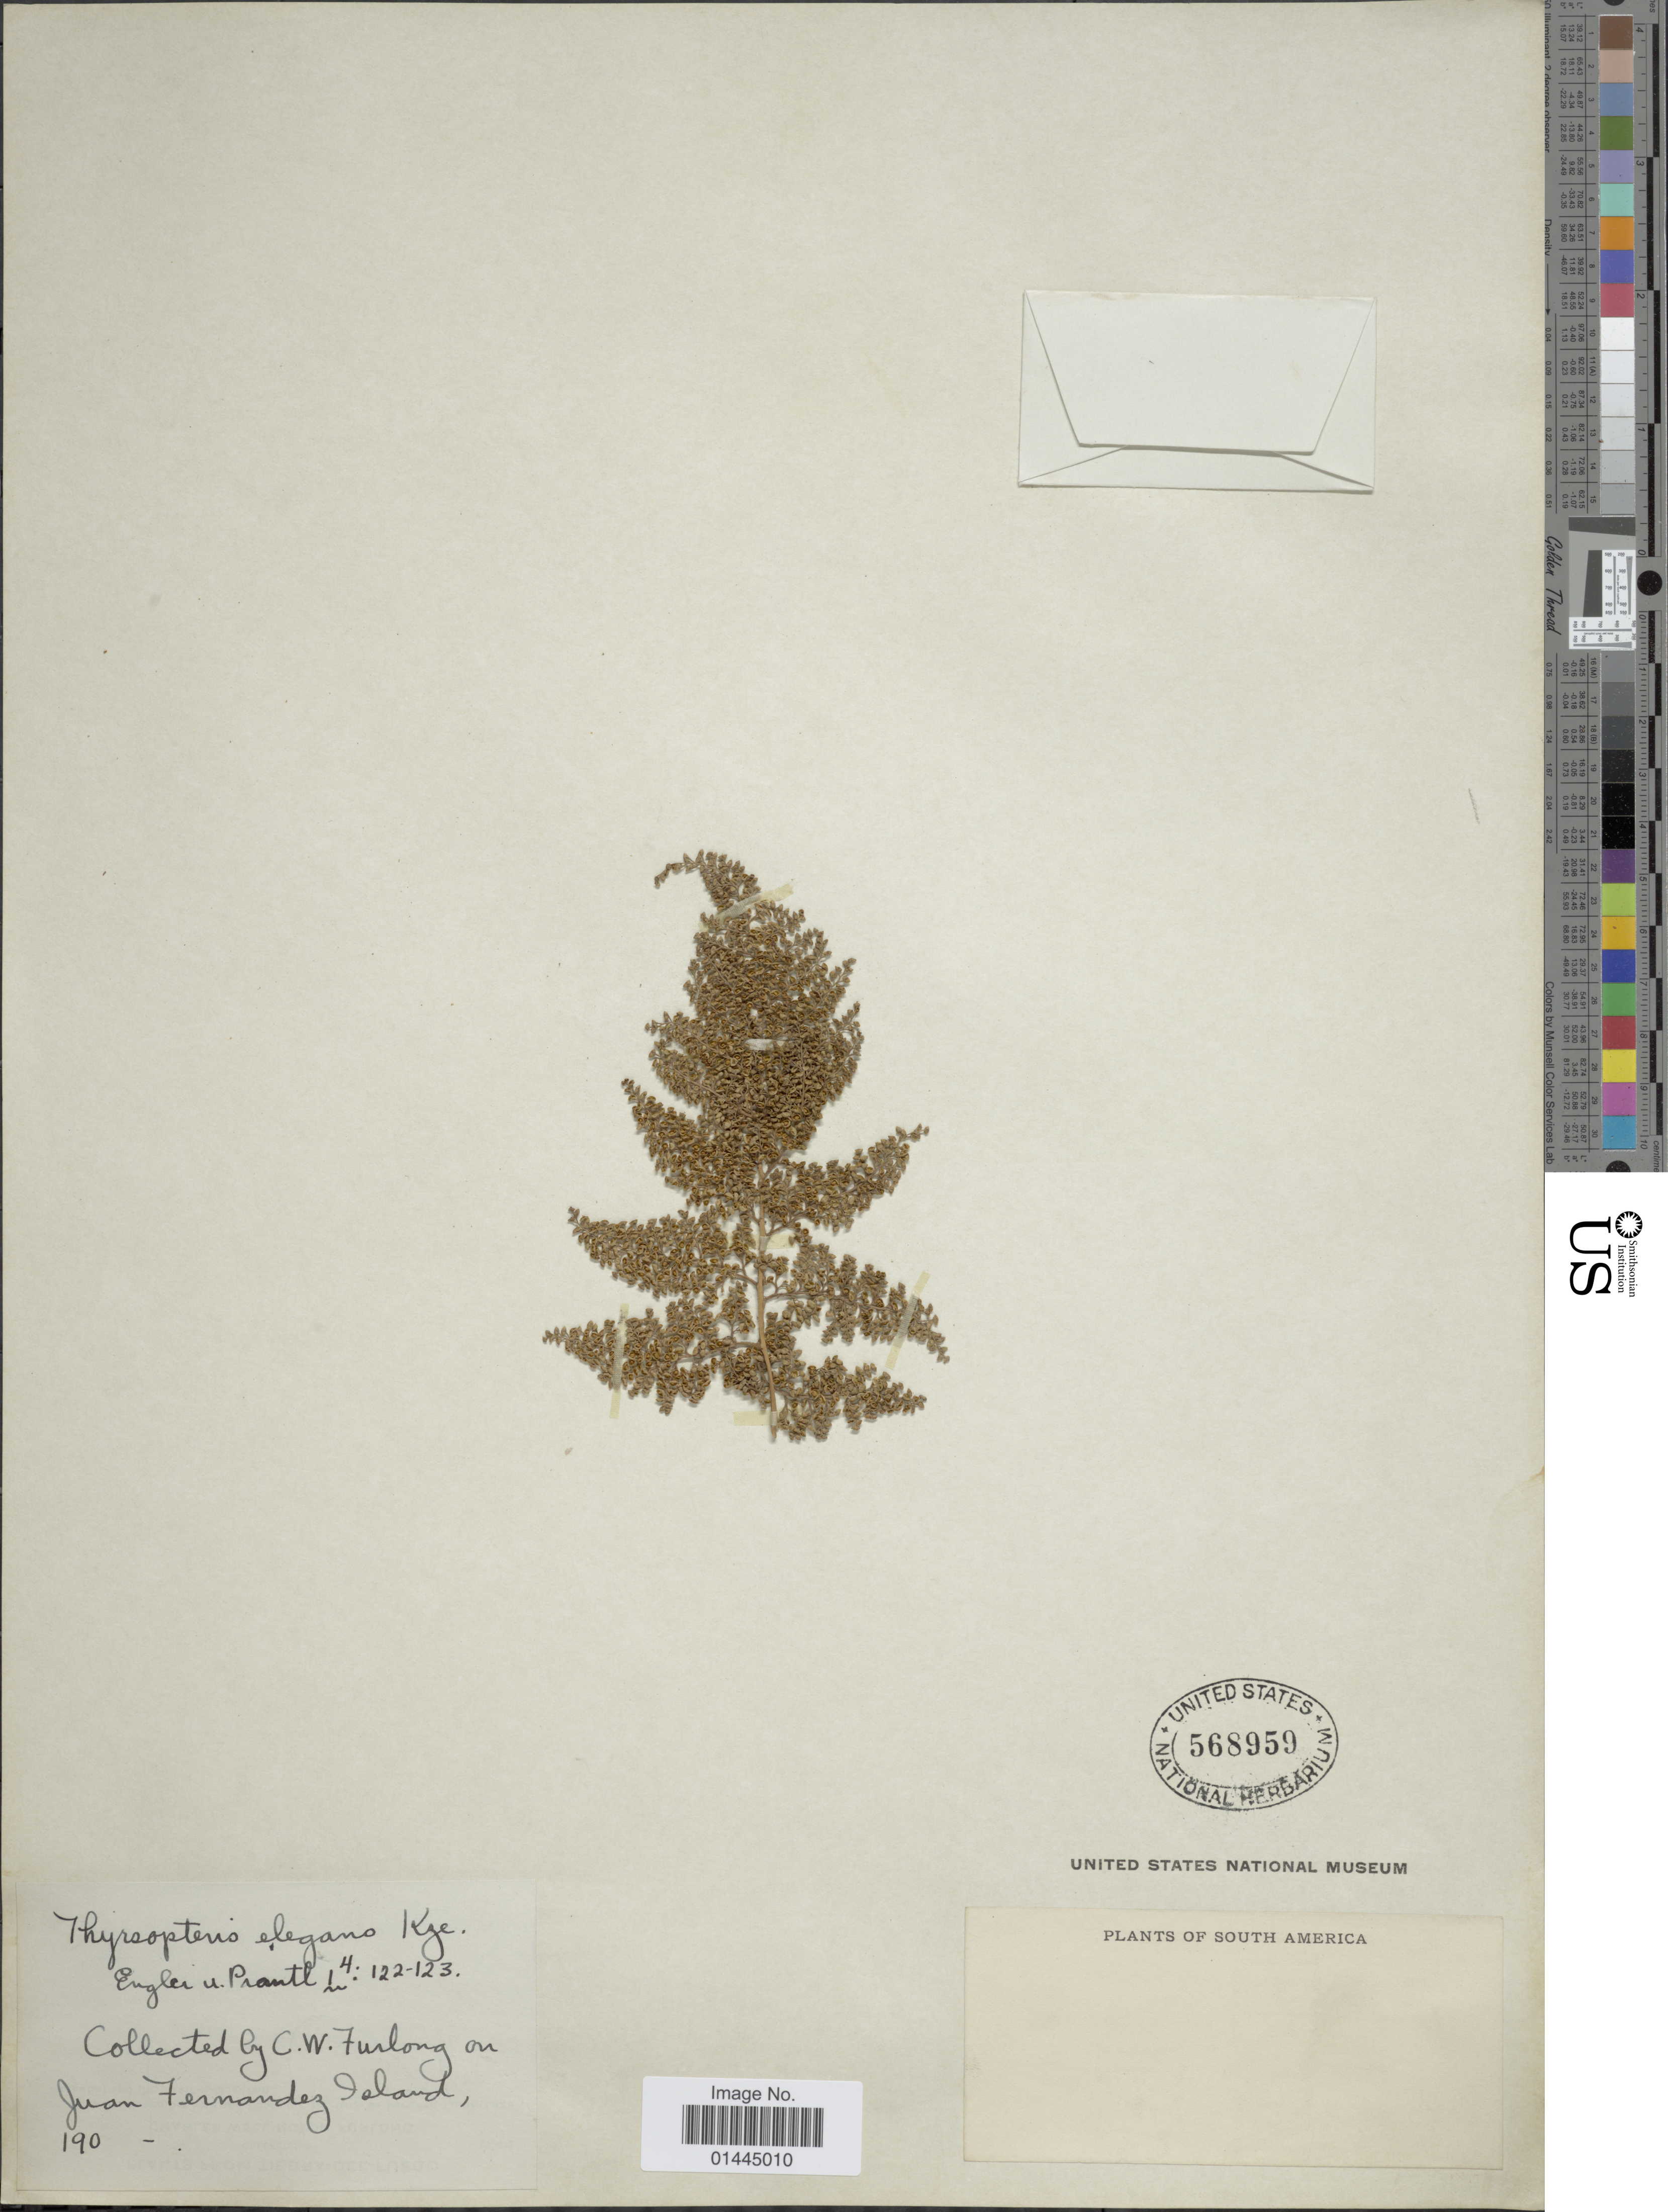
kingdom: Plantae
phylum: Tracheophyta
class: Polypodiopsida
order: Cyatheales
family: Thyrsopteridaceae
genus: Thyrsopteris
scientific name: Thyrsopteris elegans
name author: Kunze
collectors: C. Furlong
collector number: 190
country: Chile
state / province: Valparaíso (V)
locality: Juan Fernandez Island.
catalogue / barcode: US 568959